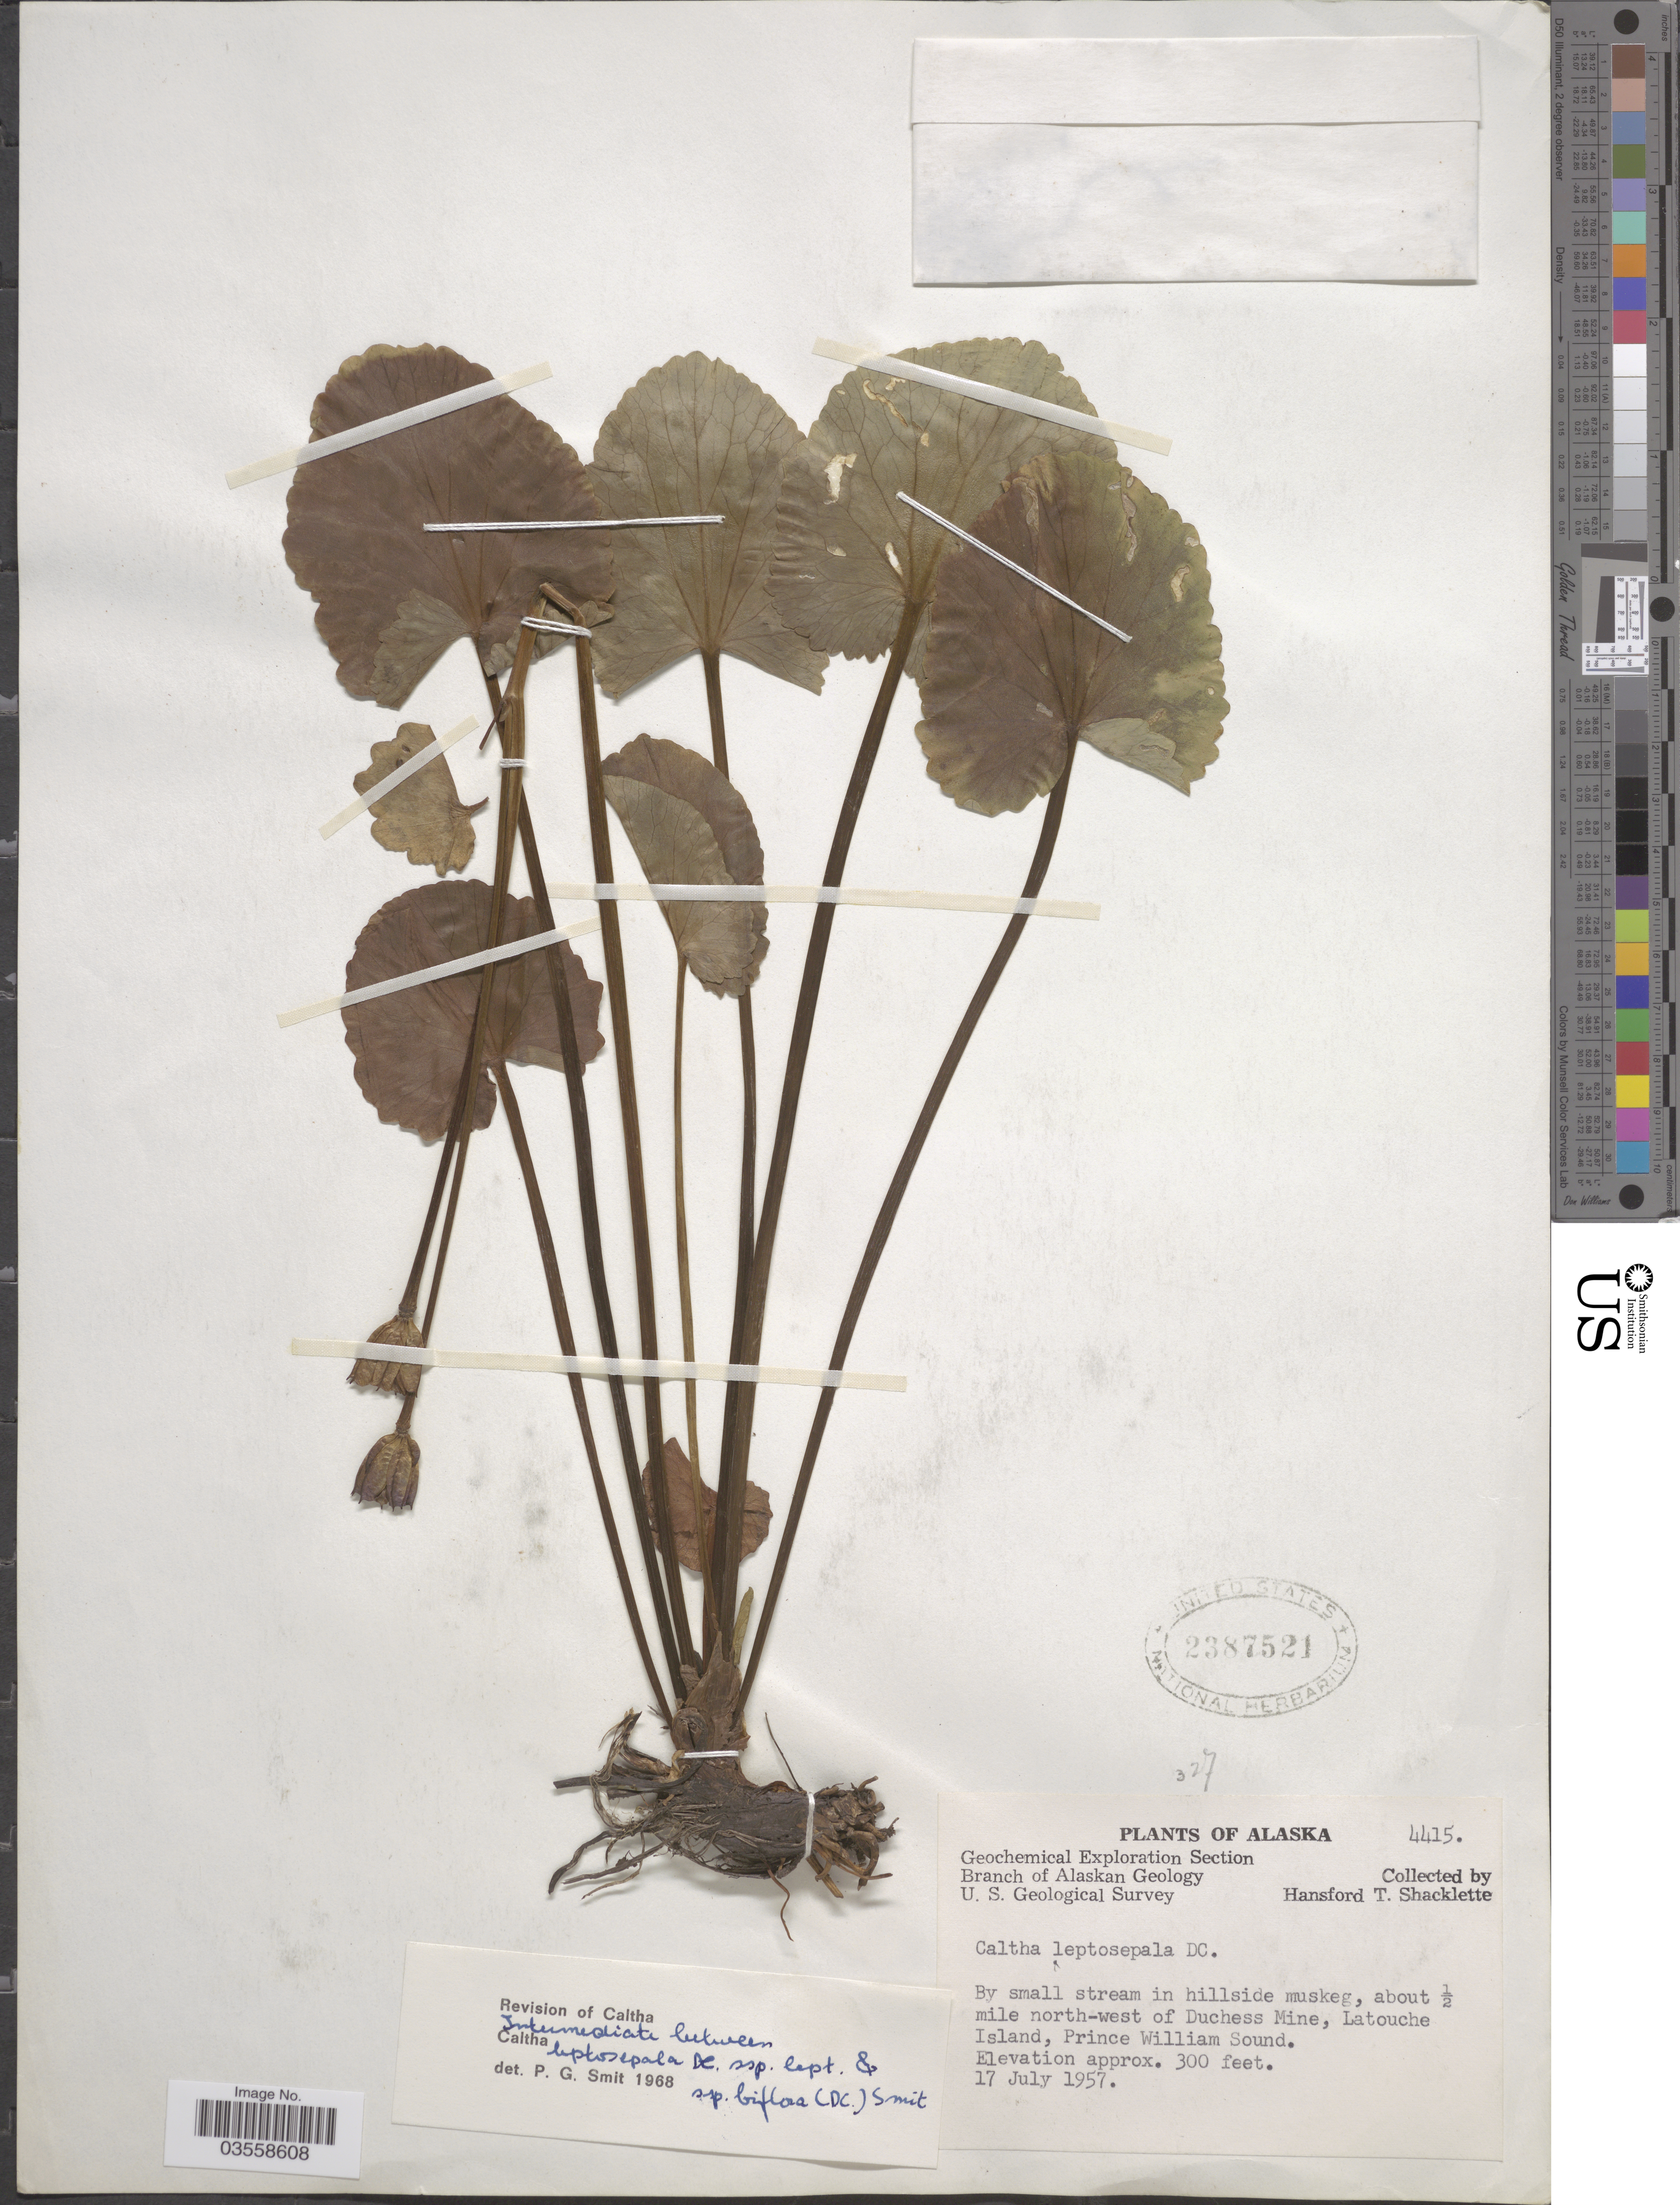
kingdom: Plantae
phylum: Tracheophyta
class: Magnoliopsida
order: Ranunculales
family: Ranunculaceae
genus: Caltha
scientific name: Caltha leptosepala subsp. biflora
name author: DC.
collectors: H. Shacklette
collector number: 4415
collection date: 1957-07-17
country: United States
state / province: Alaska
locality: About ½ mile north-west of Duchess Mine, Latouche Island, Prince William Sound.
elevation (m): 91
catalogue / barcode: US 2387521